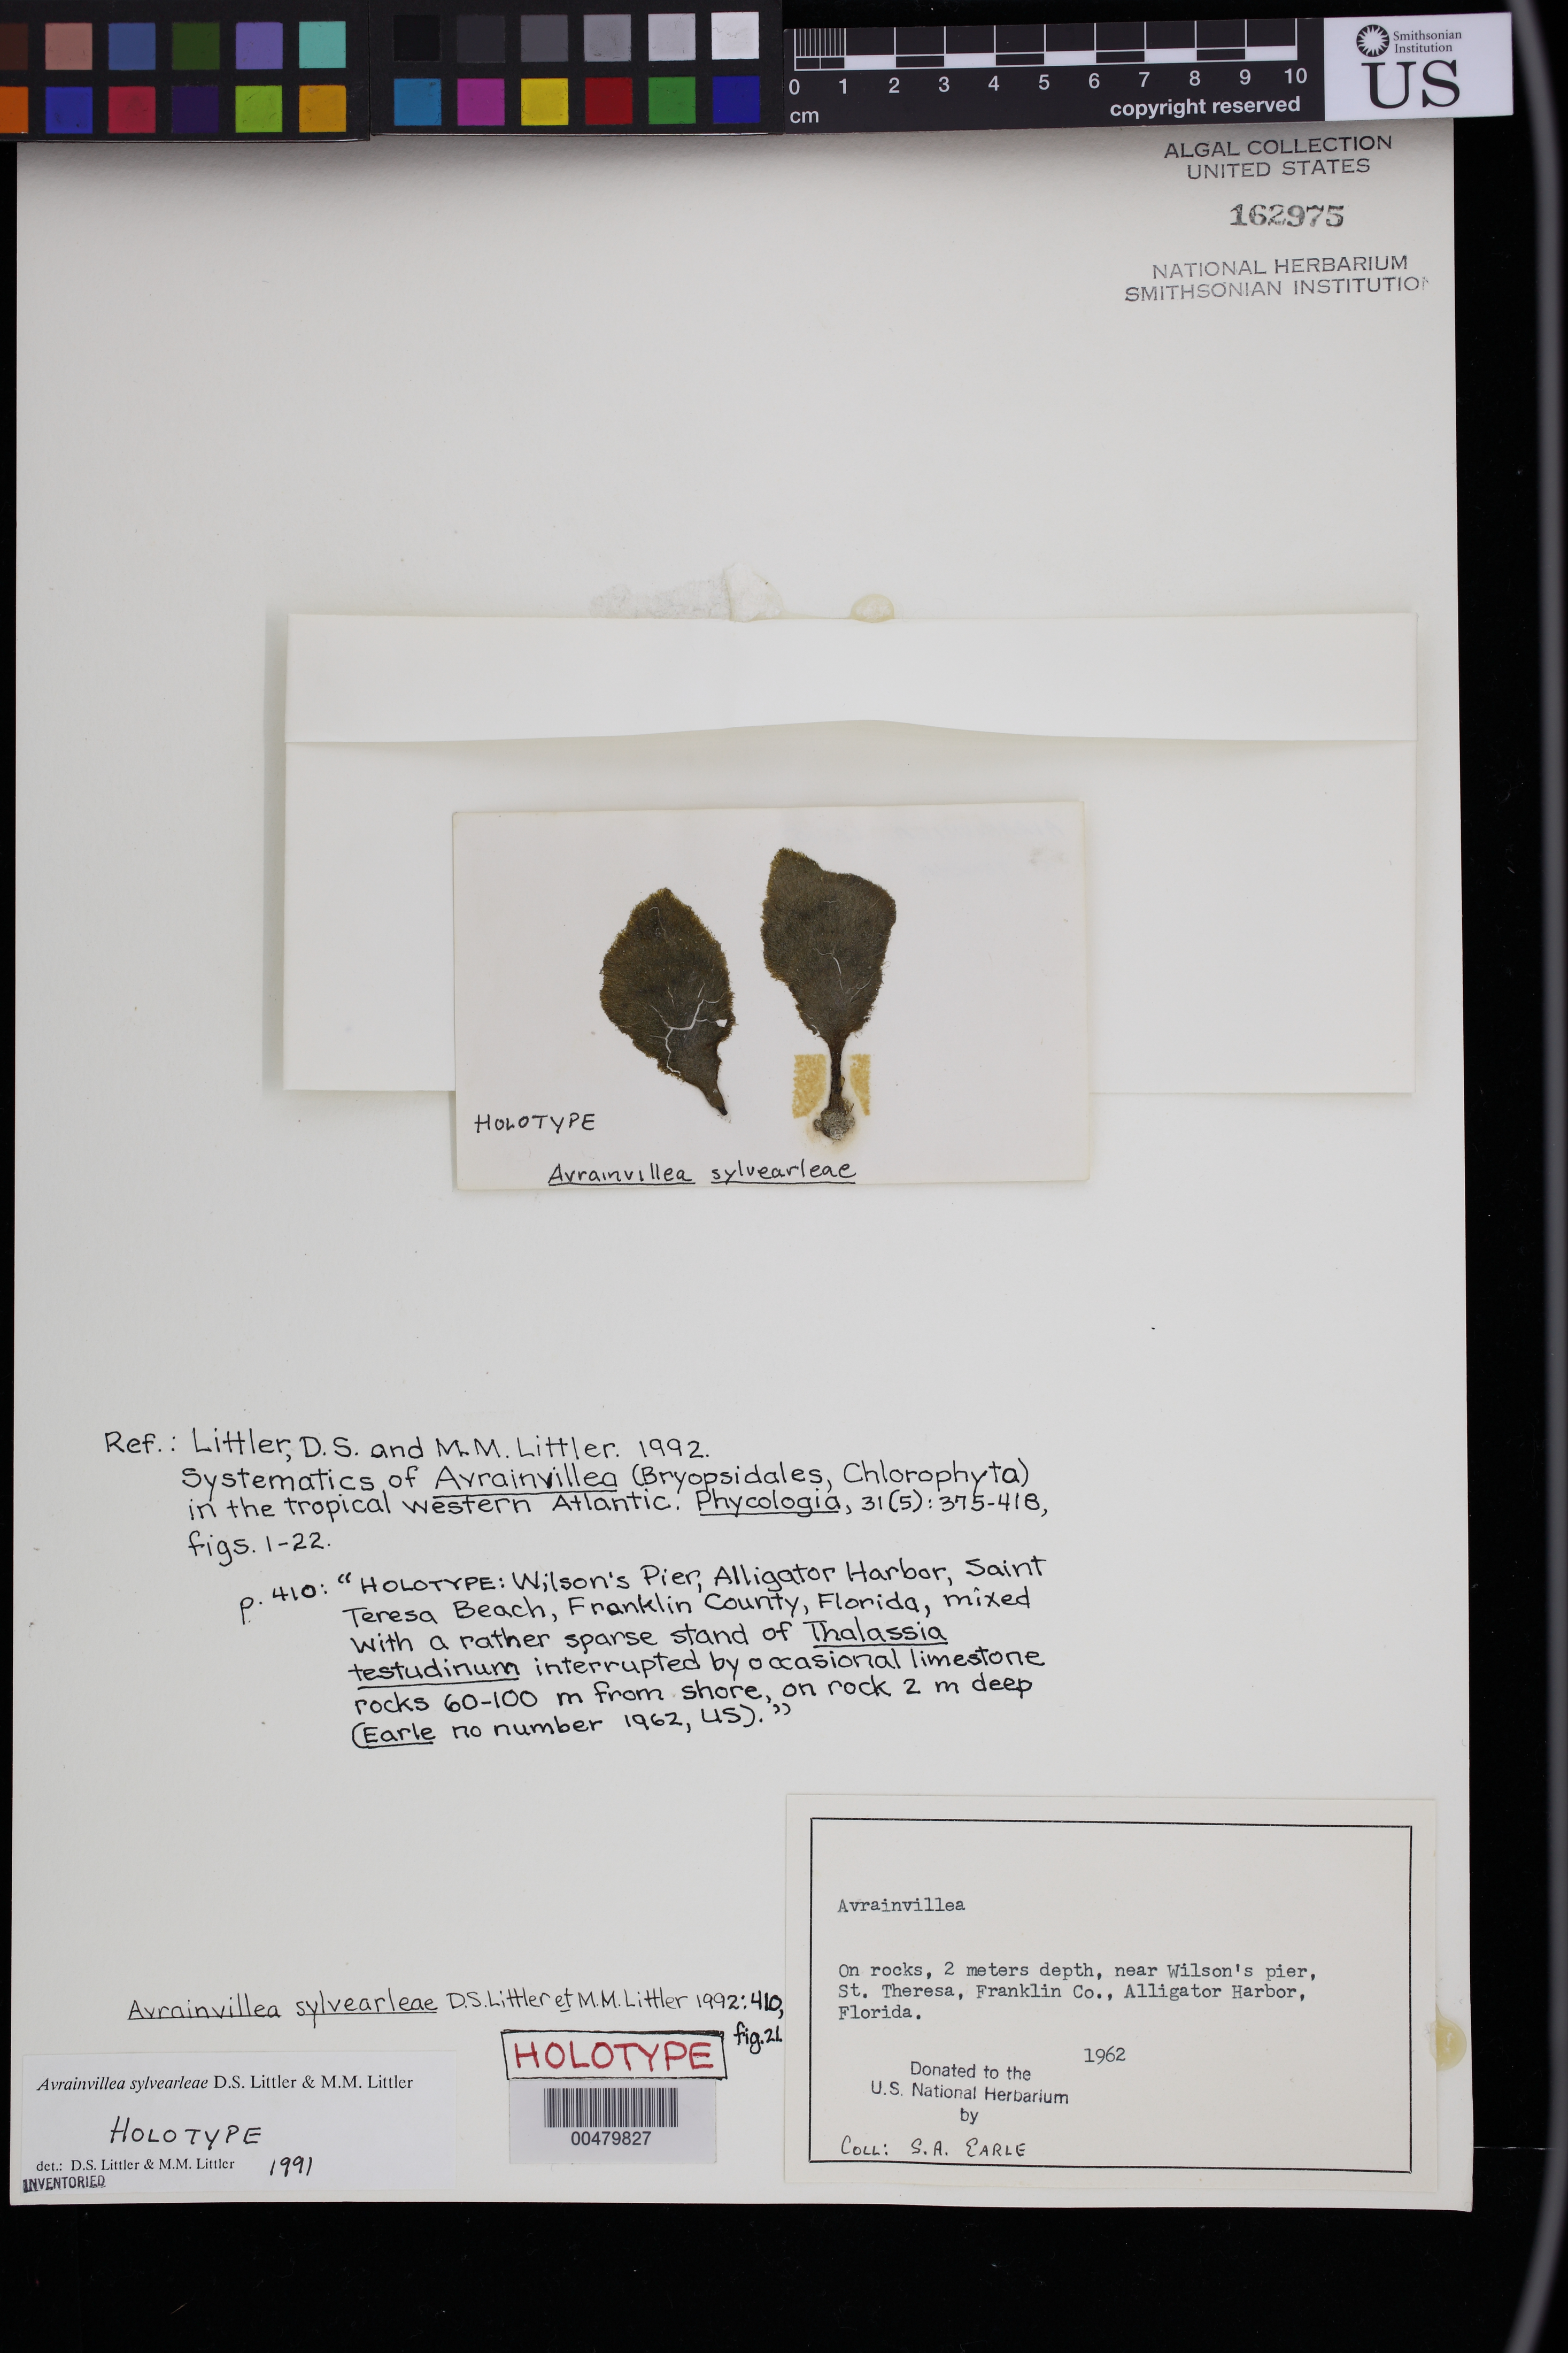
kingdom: Plantae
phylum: Chlorophyta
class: Ulvophyceae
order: Bryopsidales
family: Dichotomosiphonaceae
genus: Avrainvillea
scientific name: Avrainvillea sylvearleae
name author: D.S. Littler & Littler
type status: Holotype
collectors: S. A. Earle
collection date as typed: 1962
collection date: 1962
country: United States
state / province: Florida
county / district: Franklin County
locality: St. Teresa [St. Theresa], Alligator Harbor, near Wilson's Pier.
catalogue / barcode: US 162975